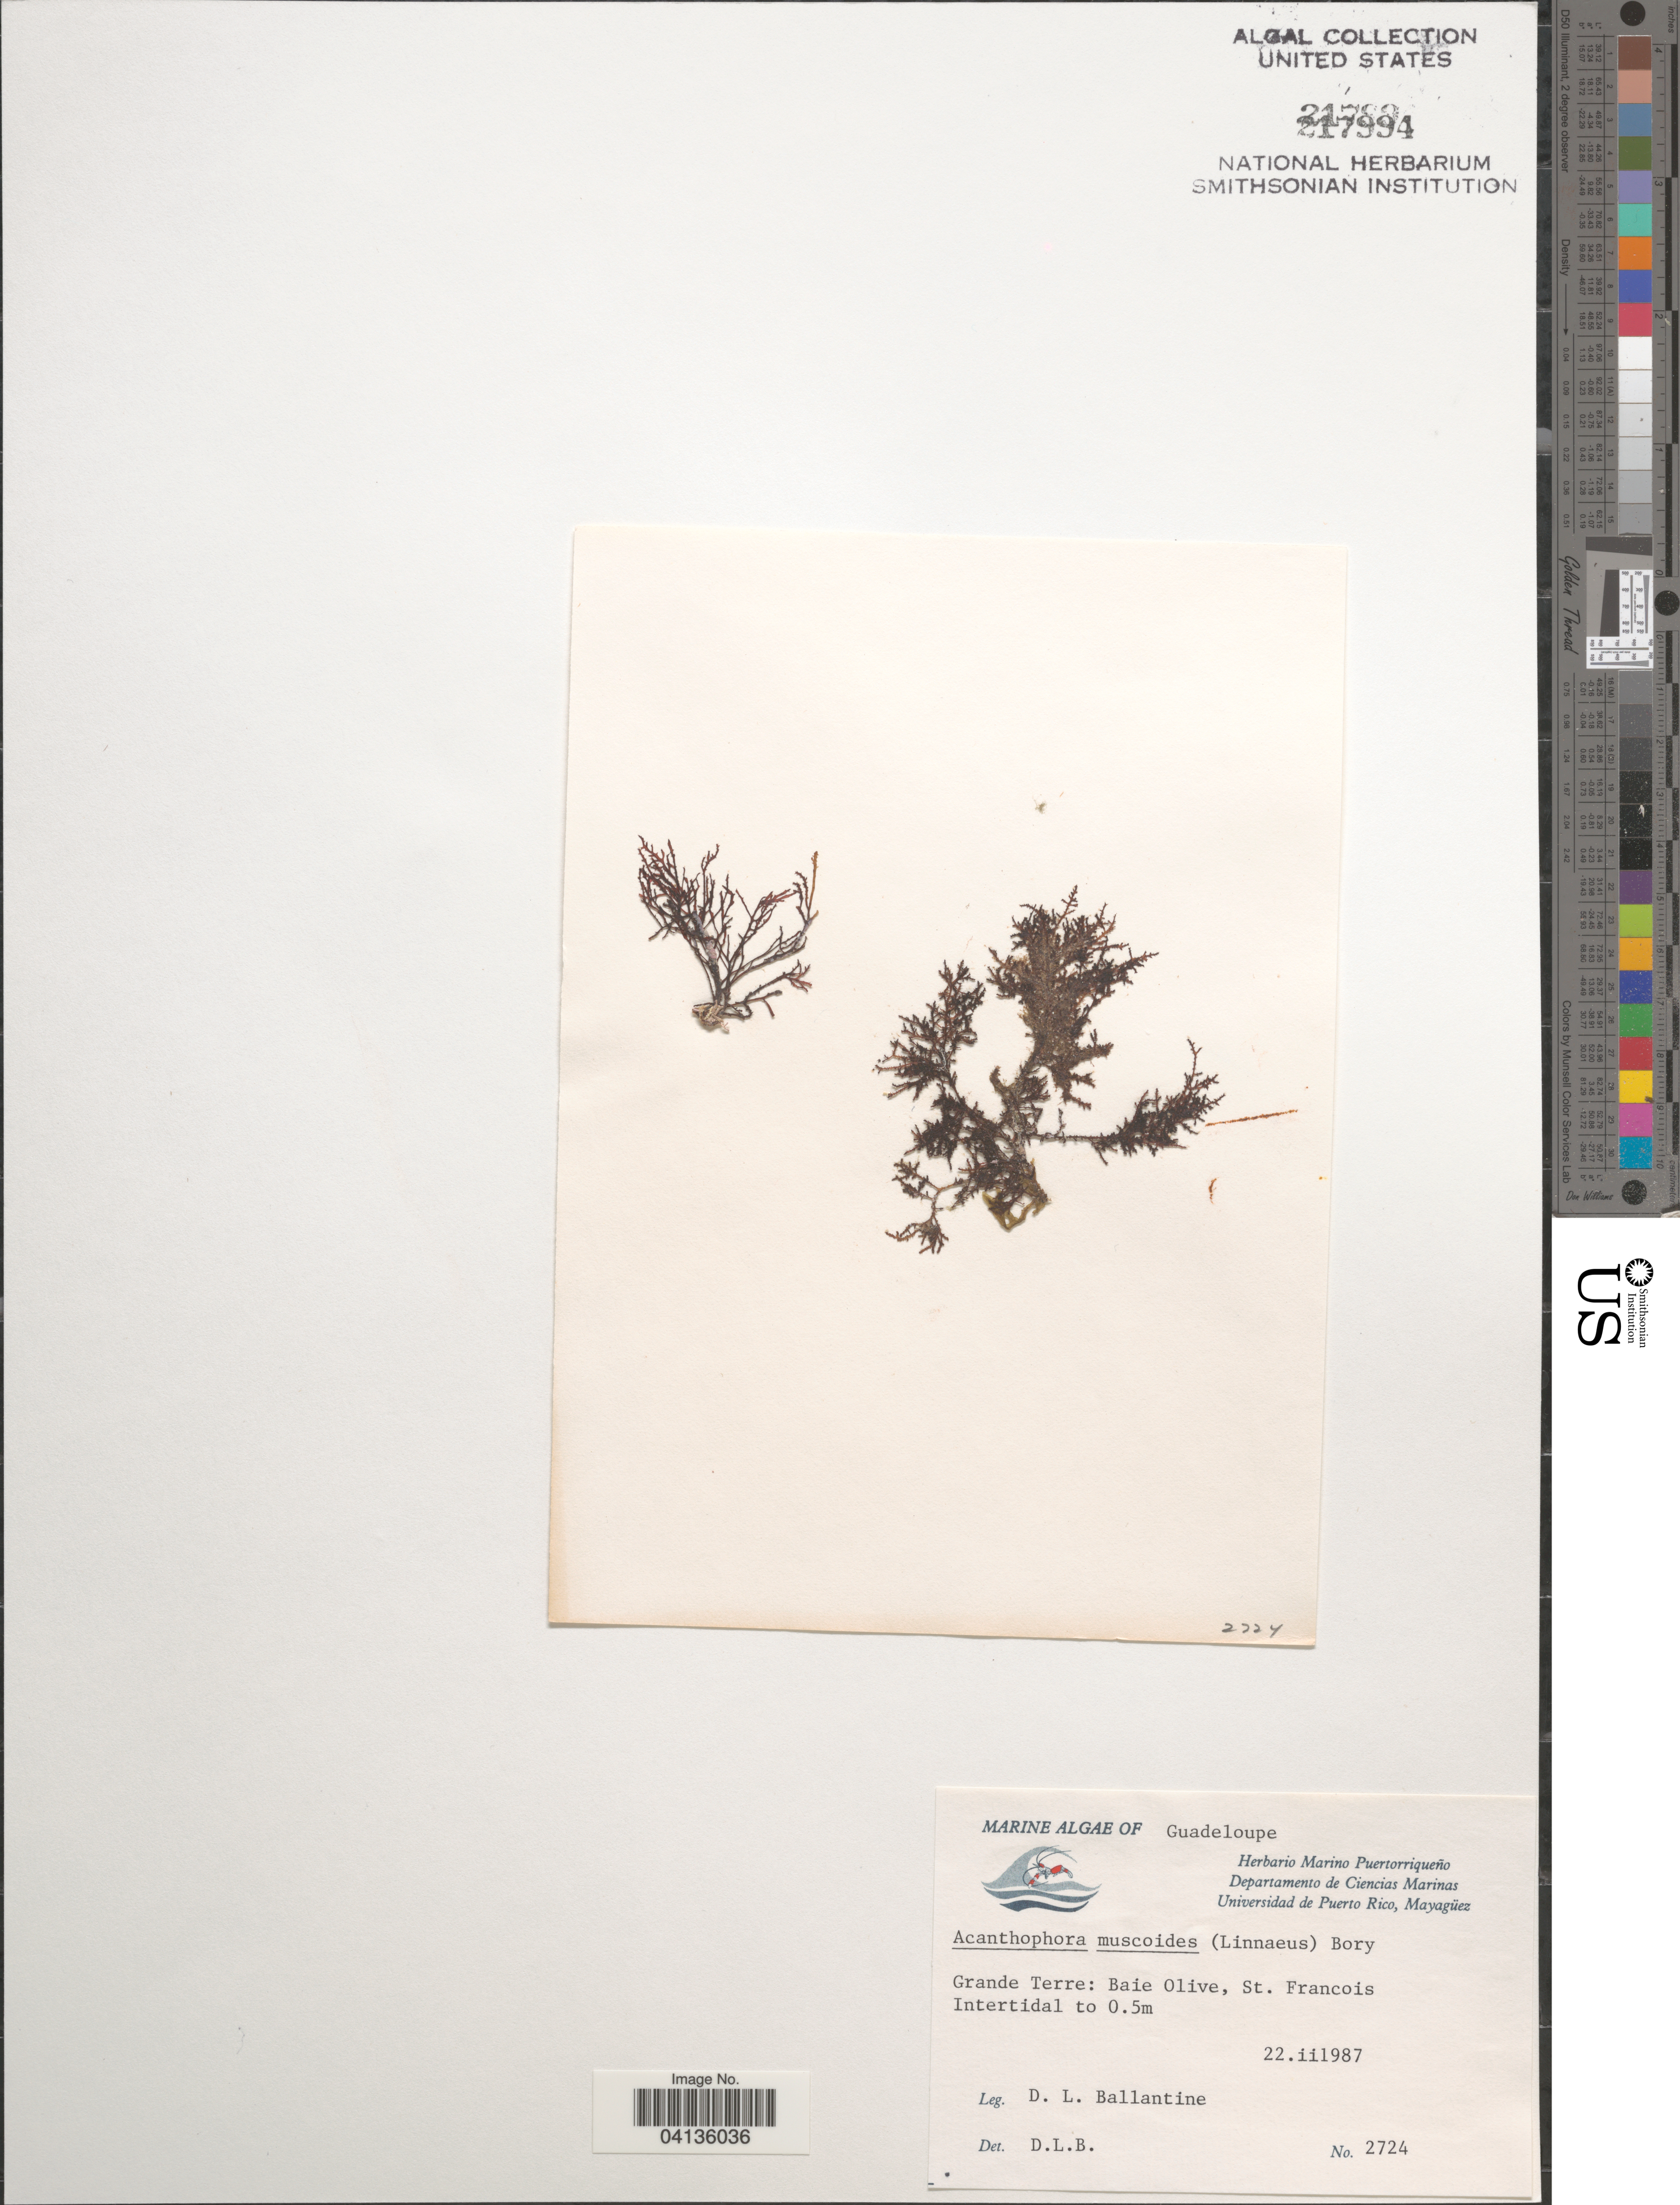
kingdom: Plantae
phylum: Rhodophyta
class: Florideophyceae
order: Ceramiales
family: Rhodomelaceae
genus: Acanthophora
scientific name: Acanthophora muscoides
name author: (C. Agardh) Bory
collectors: D.L. Ballantine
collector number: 2724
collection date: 1987-02-22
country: Guadeloupe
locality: Grande Terre: Baie Olive, St. Francois.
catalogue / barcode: US 217994